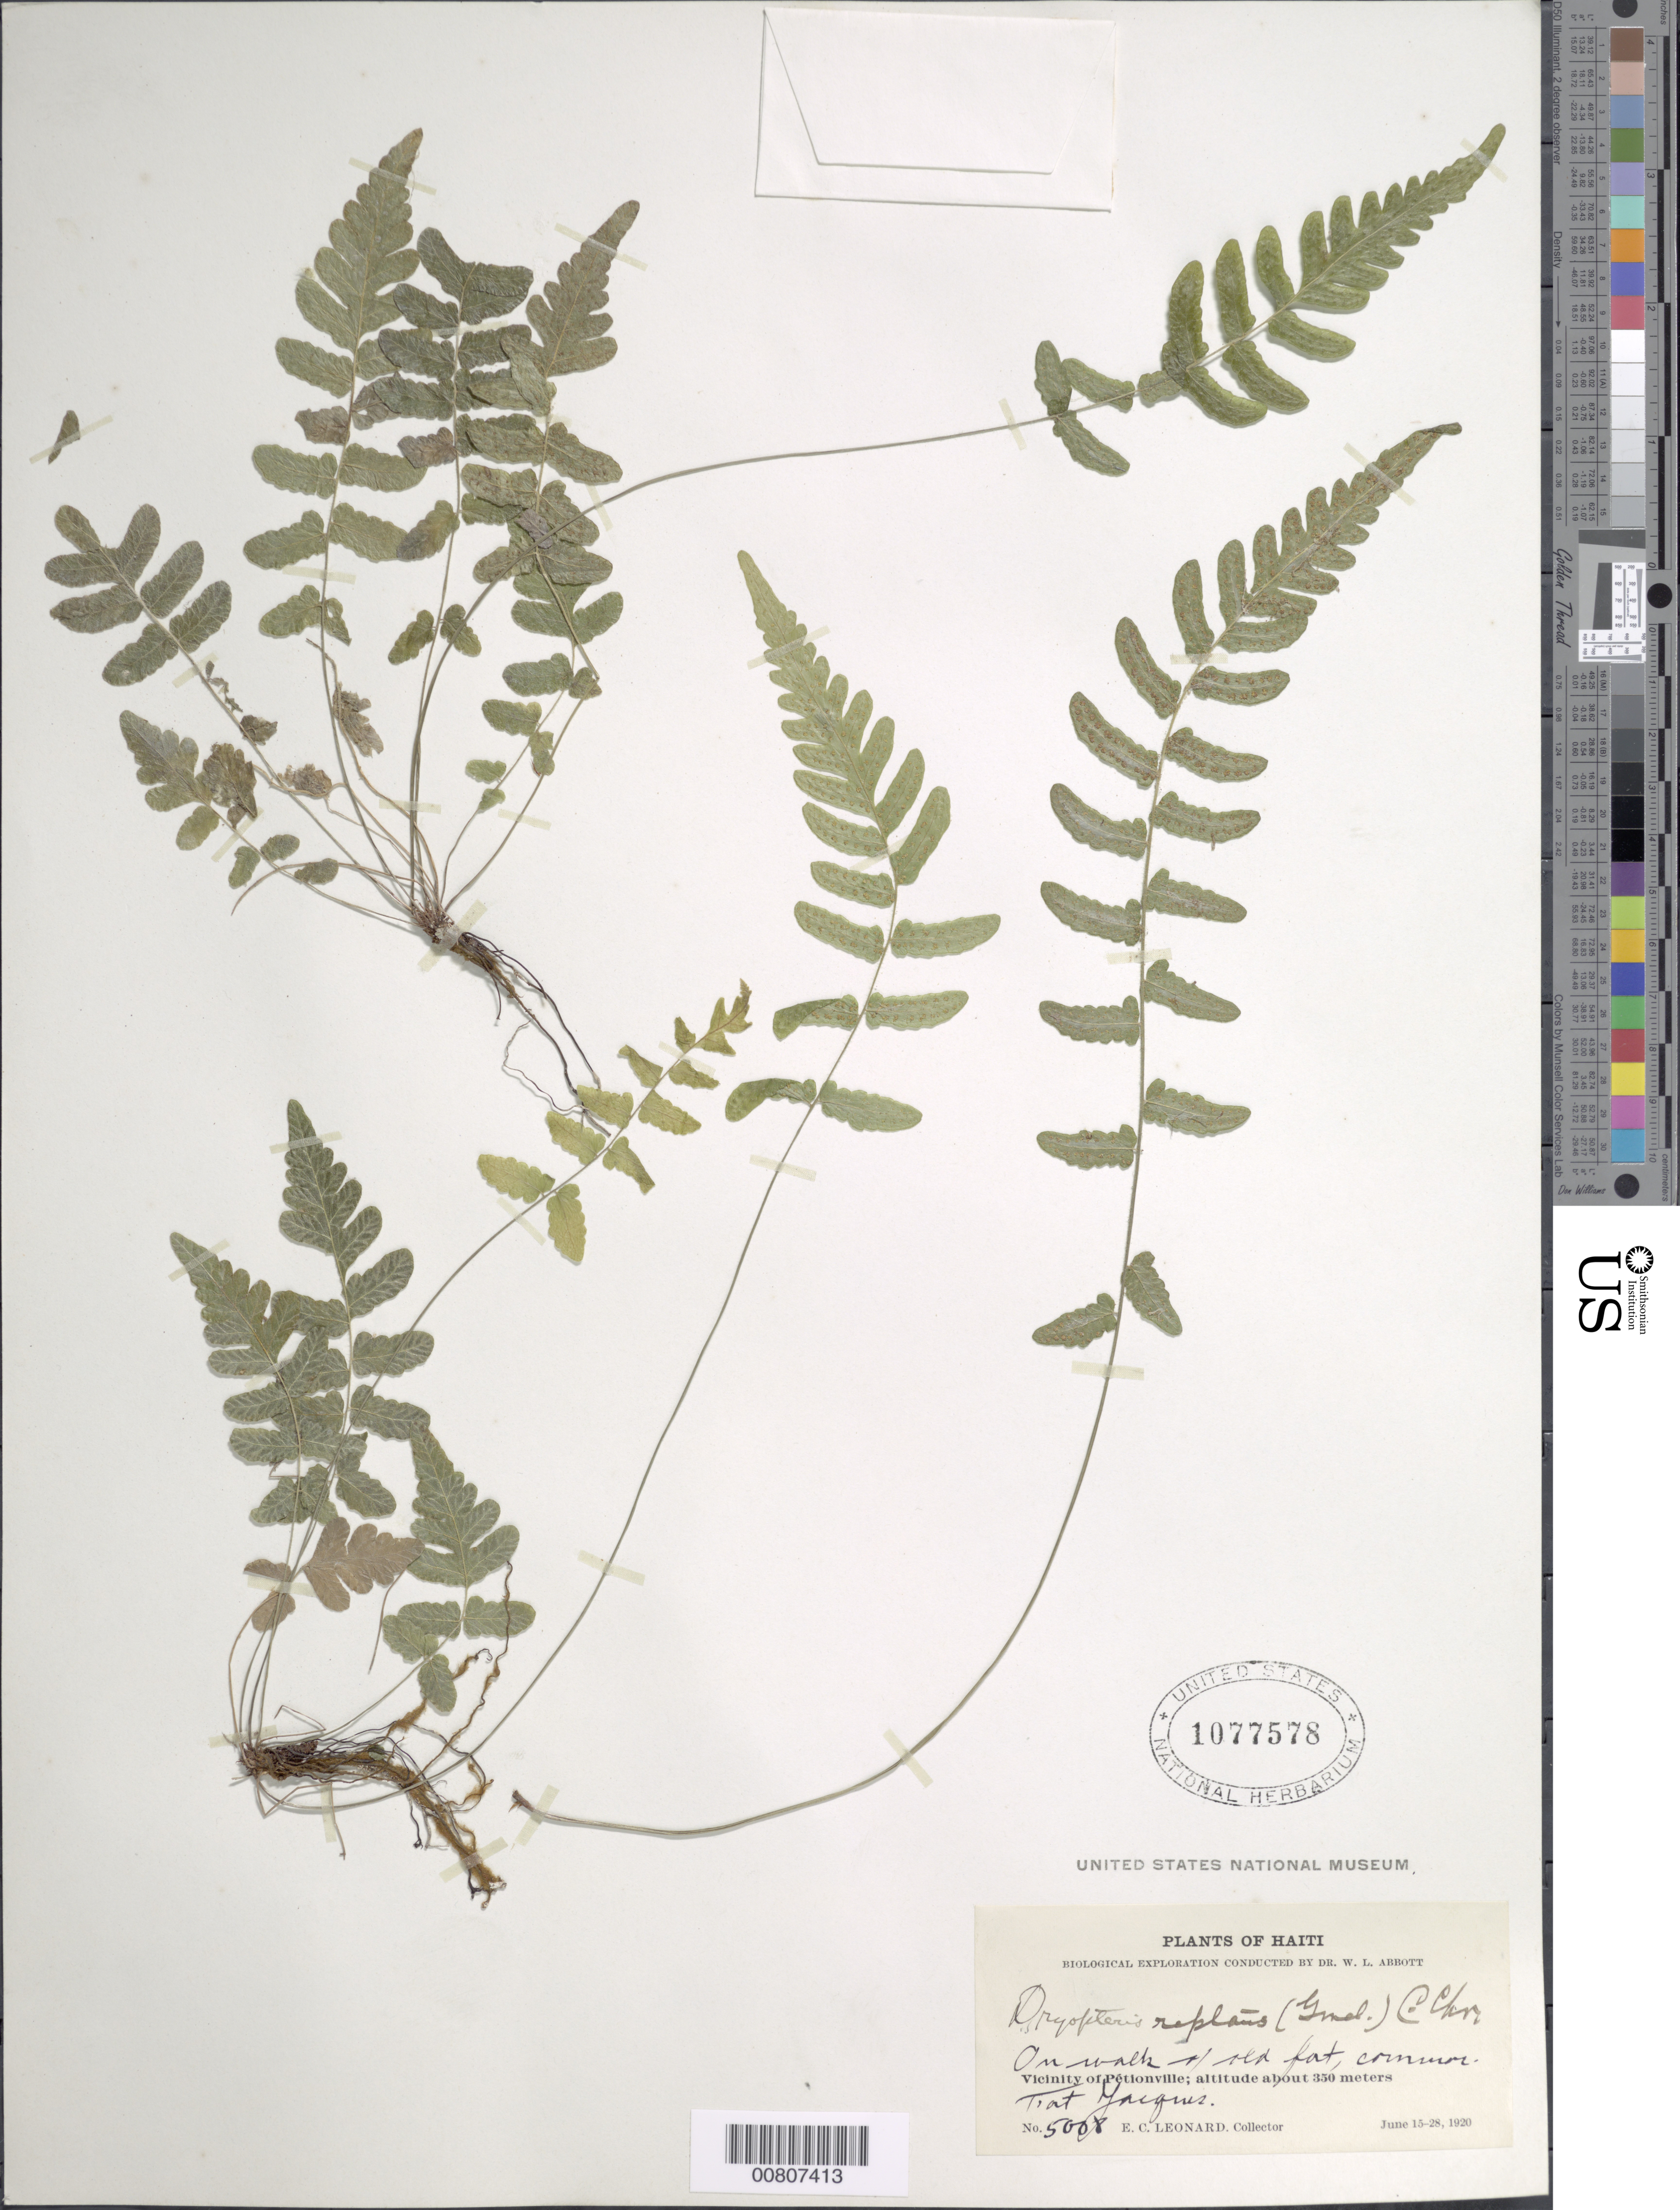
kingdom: Plantae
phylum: Tracheophyta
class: Polypodiopsida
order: Polypodiales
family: Thelypteridaceae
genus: Goniopteris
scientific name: Goniopteris reptans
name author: (J.F. Gmel.) C. Presl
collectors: E. C. Leonard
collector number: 5008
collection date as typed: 15 Jun 1920 to 28 Jun 1920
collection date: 1920-06-15/1920-06-28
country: Haiti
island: Hispaniola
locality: Pétionville vicinity, Fort Jacques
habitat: On walk of old fort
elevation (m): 350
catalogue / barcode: US 1077578